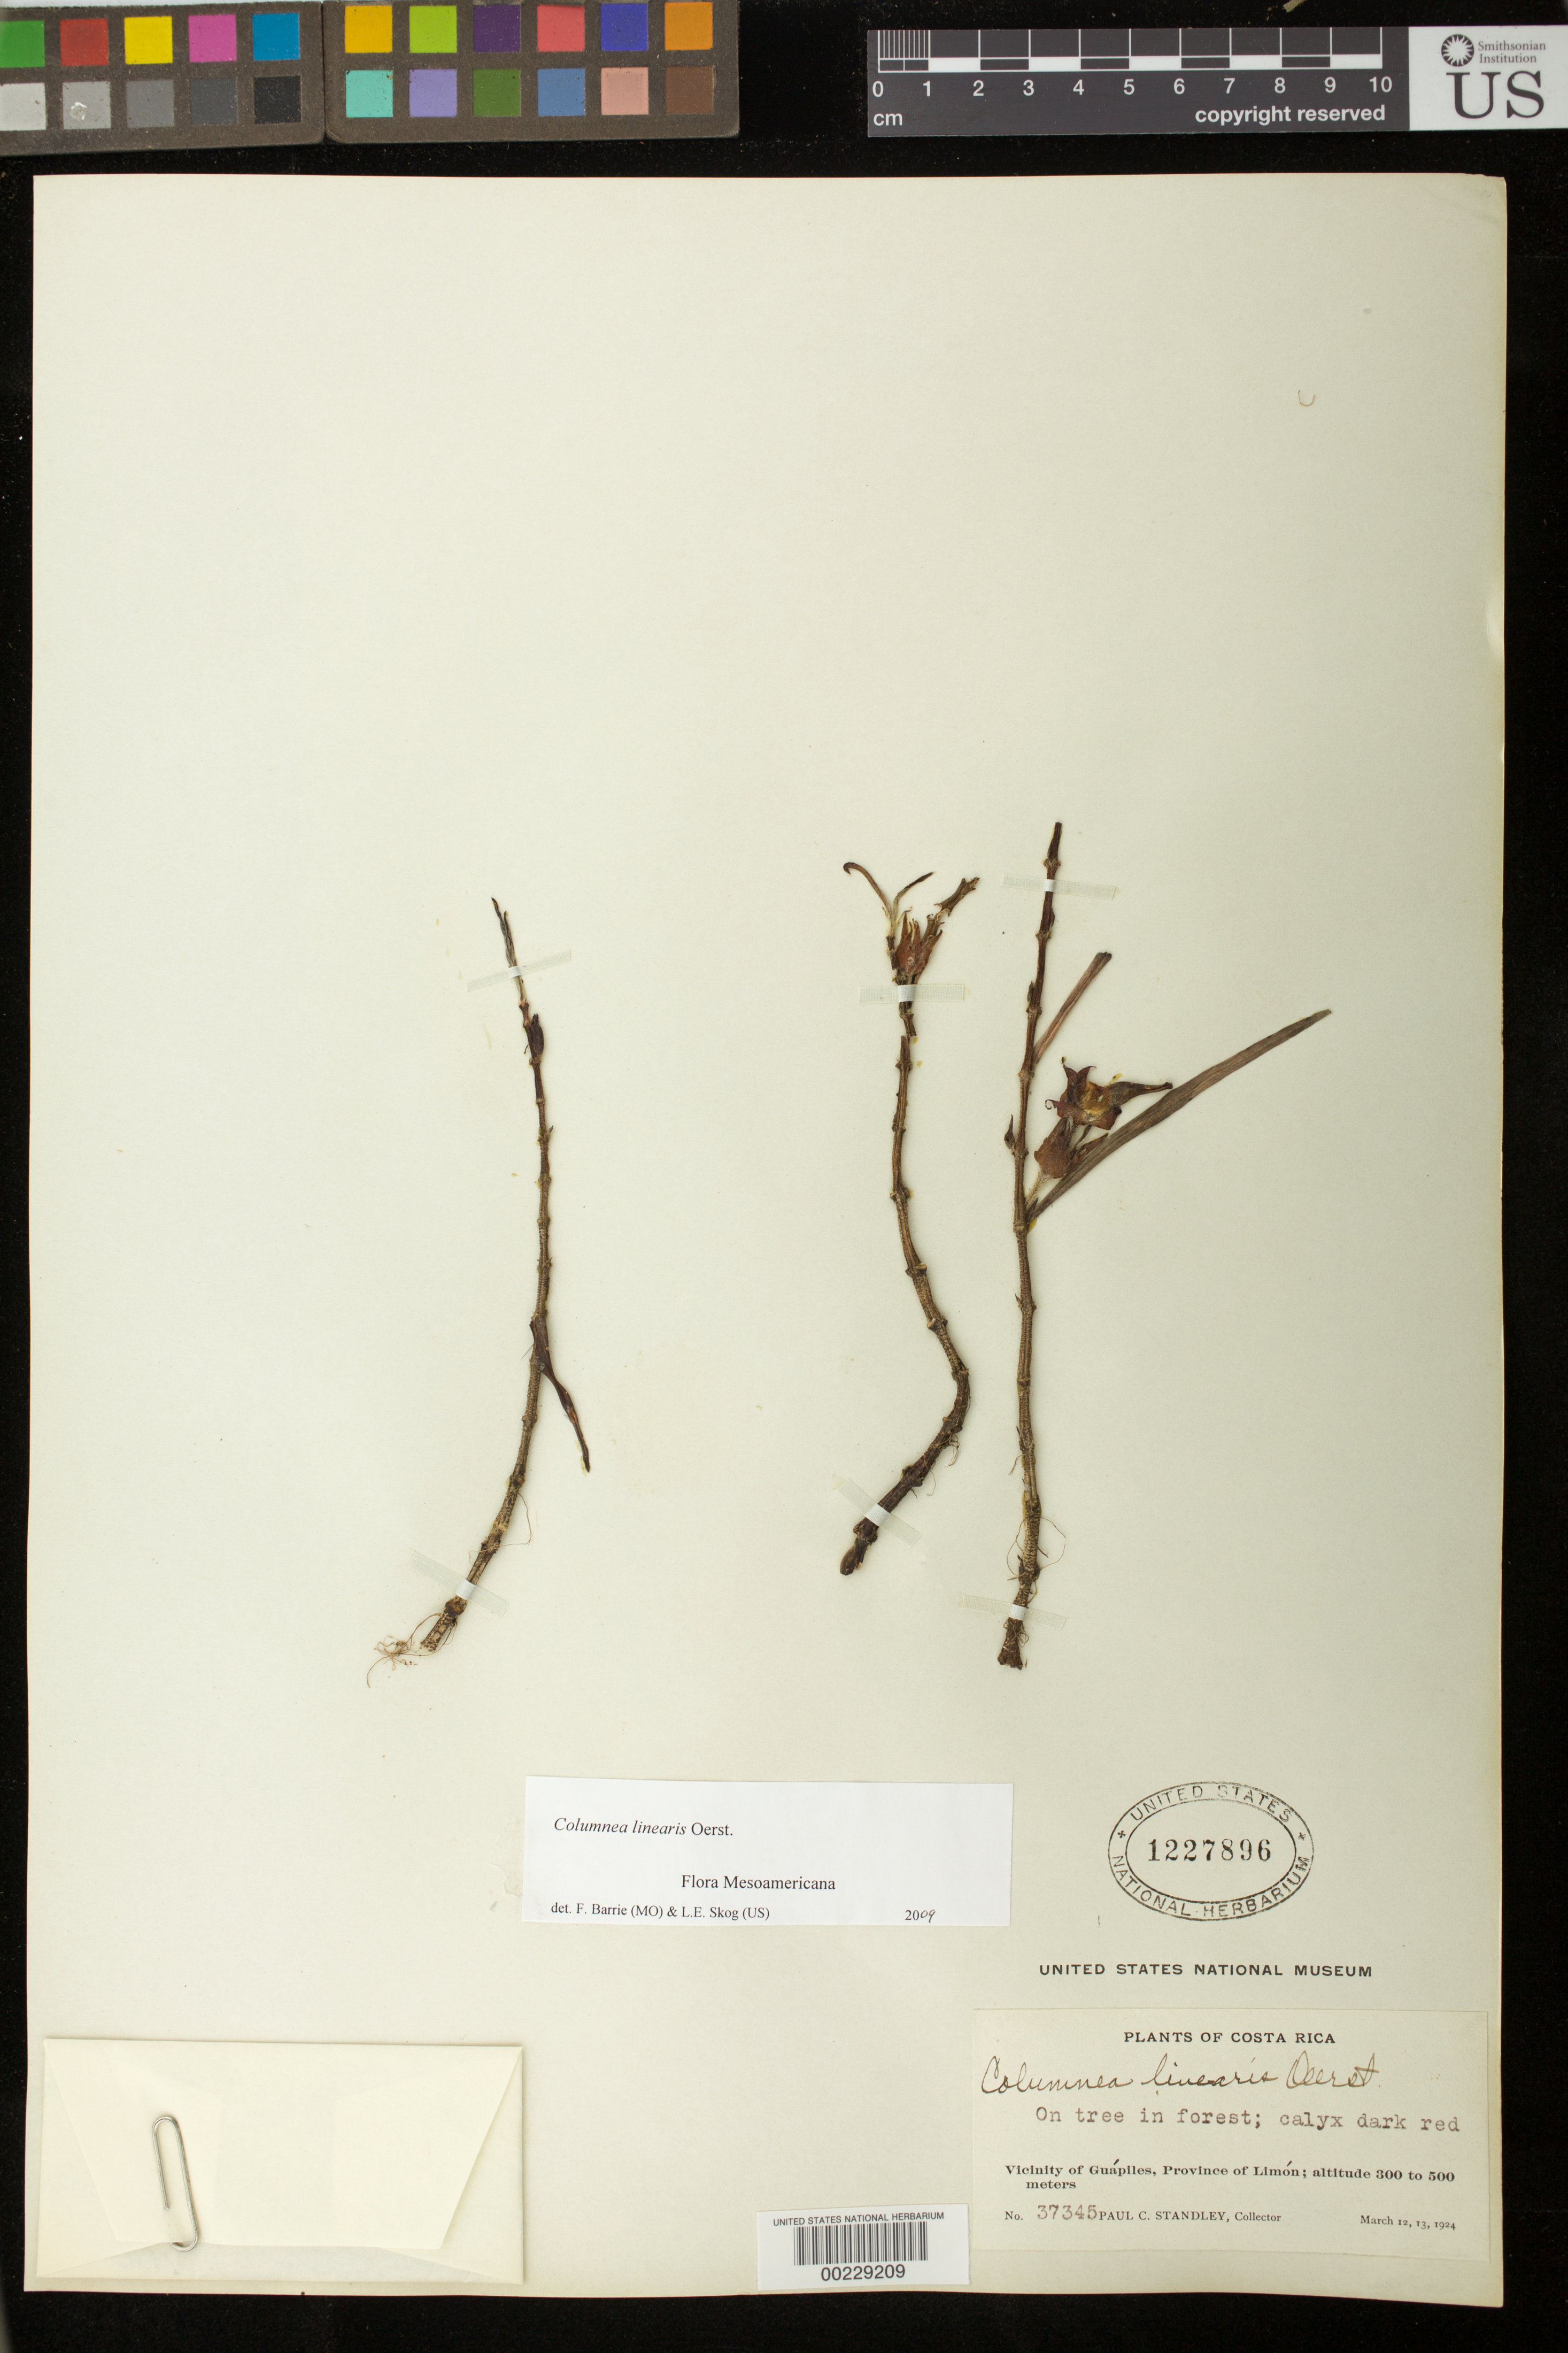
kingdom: Plantae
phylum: Tracheophyta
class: Magnoliopsida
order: Lamiales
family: Gesneriaceae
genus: Columnea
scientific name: Columnea linearis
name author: Oerst.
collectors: P. C. Standley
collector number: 37345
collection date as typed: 12-13 Mar 1924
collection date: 1924-03-12/1924-03-13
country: Costa Rica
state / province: Limón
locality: Vicinity of Guapiles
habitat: On tree in forest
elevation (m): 300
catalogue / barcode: US 1227896